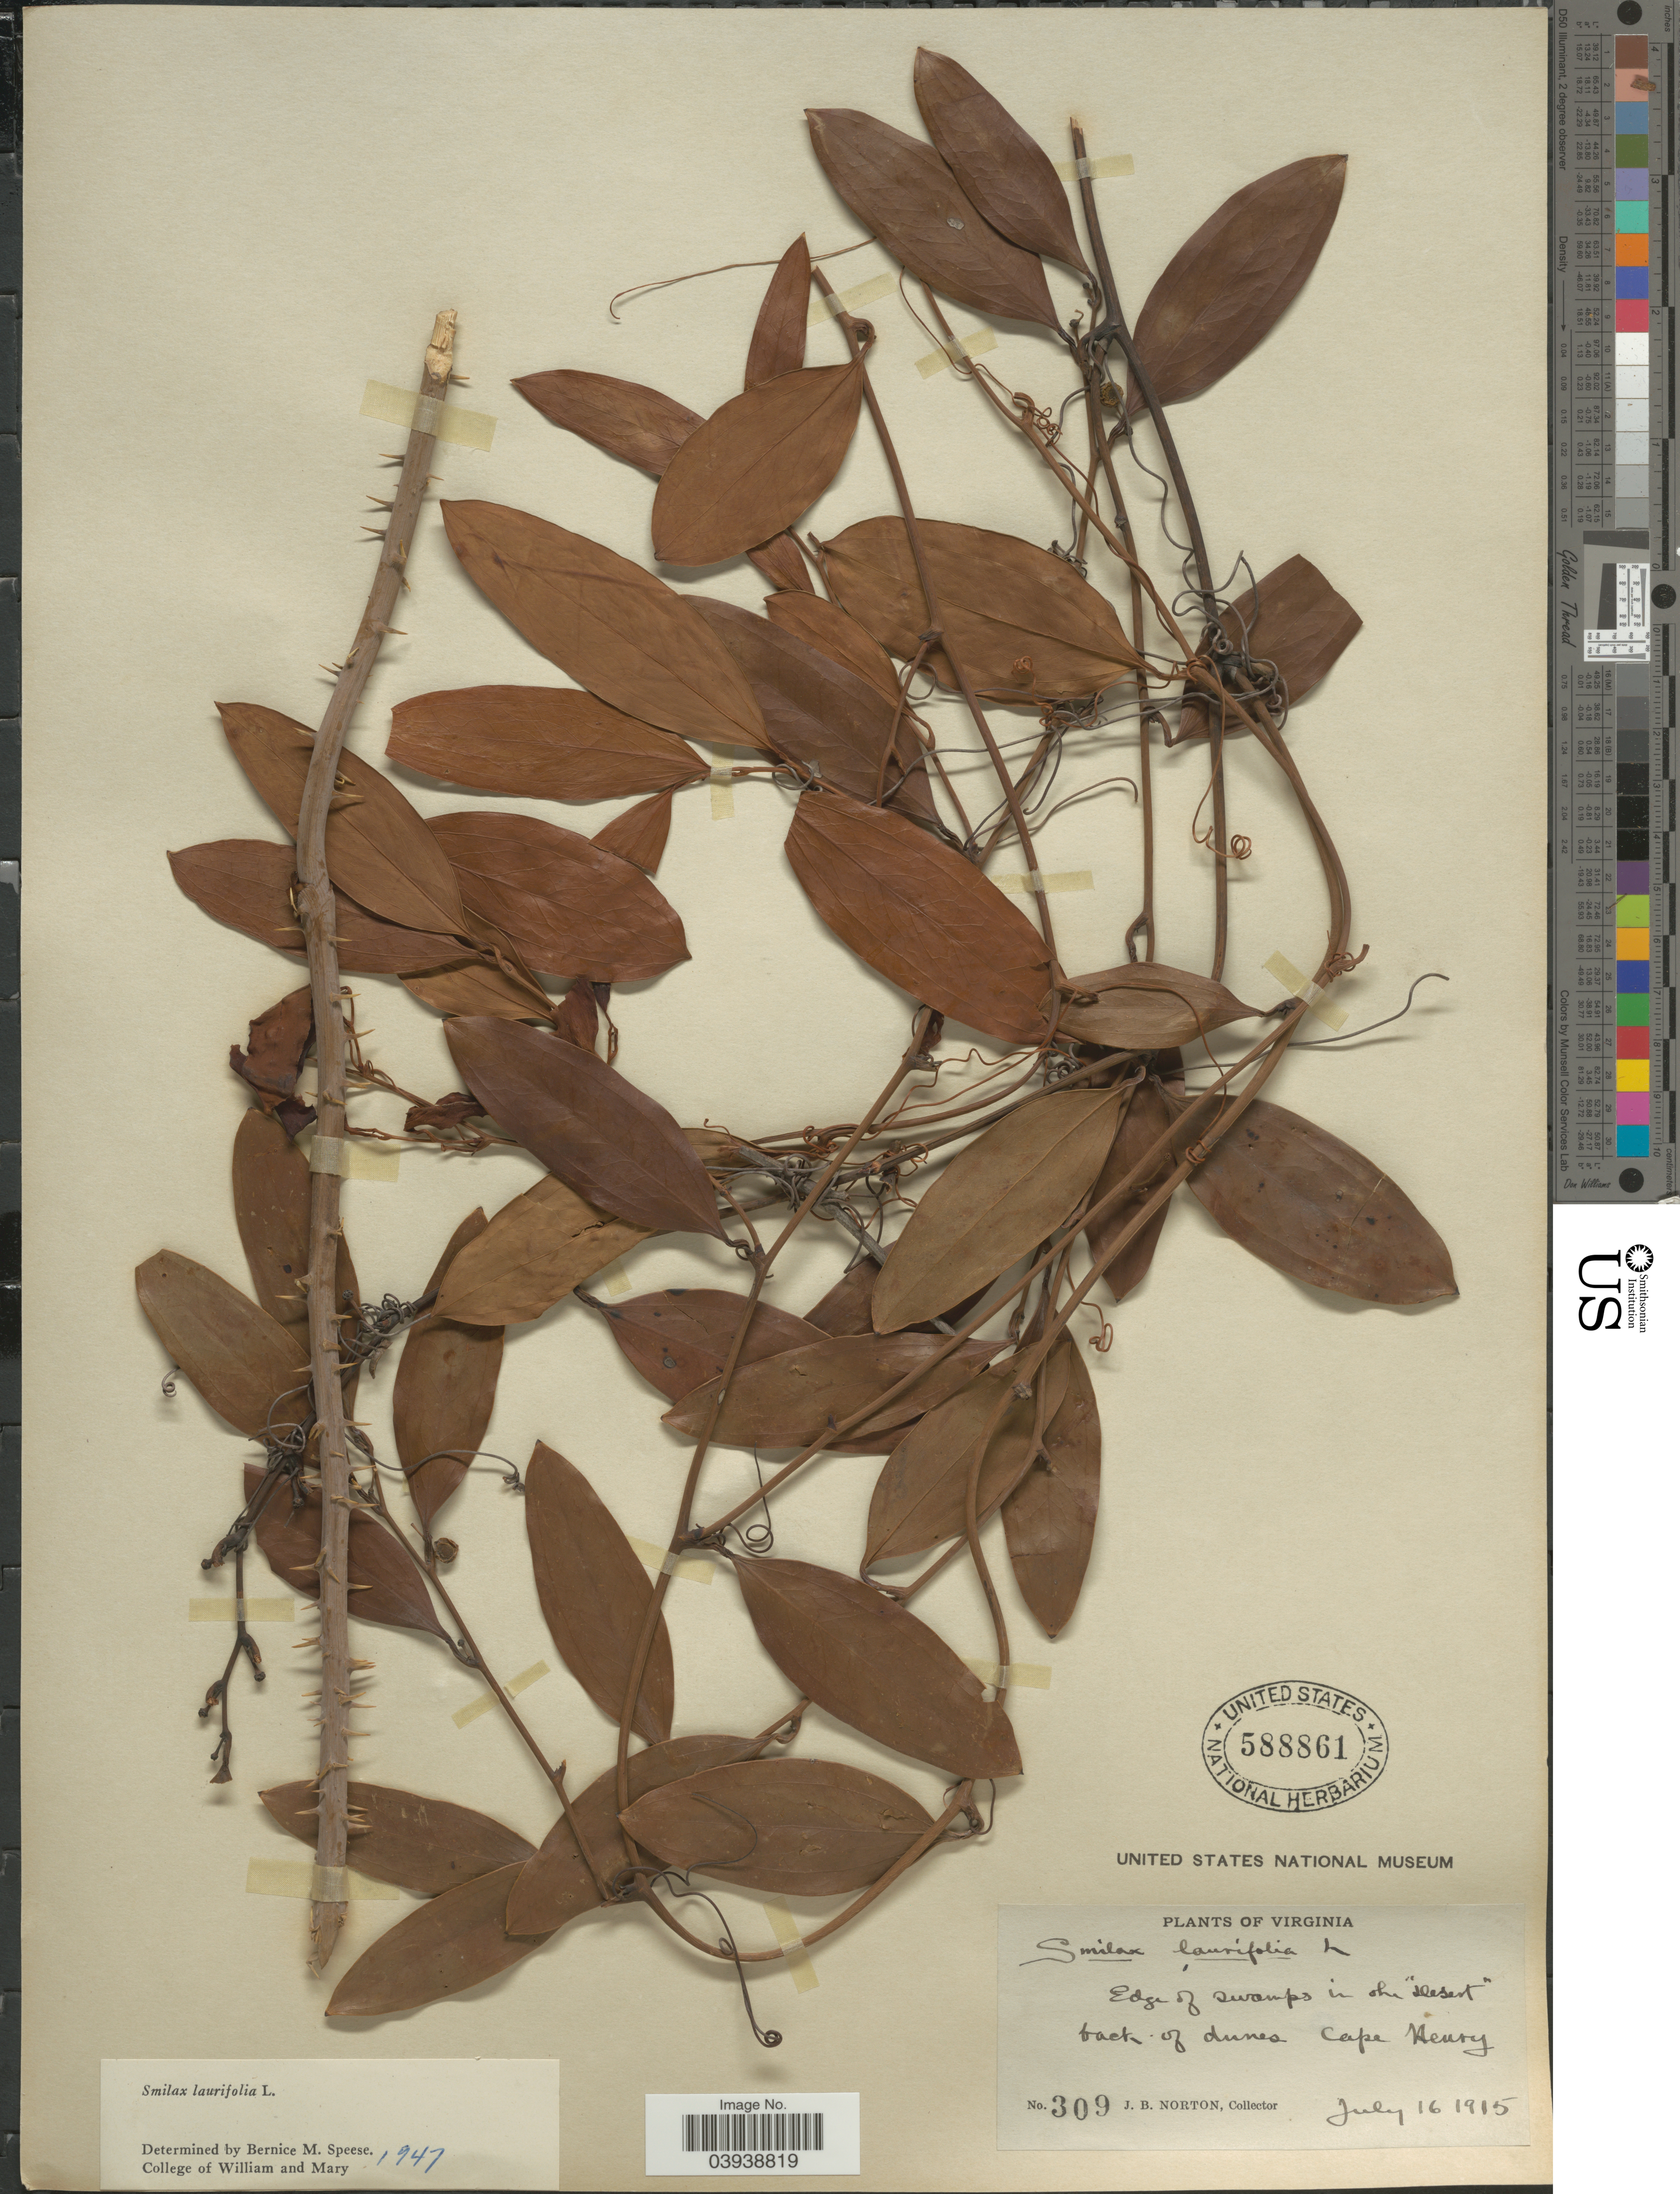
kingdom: Plantae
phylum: Tracheophyta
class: Liliopsida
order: Liliales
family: Smilacaceae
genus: Smilax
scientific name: Smilax laurifolia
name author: L.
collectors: J. B. Norton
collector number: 309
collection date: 1915-07-16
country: United States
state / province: Virginia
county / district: City of Virginia Beach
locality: Edge of swamps in the "Desert" back of dunes Cape Henry.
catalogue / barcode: US 588861